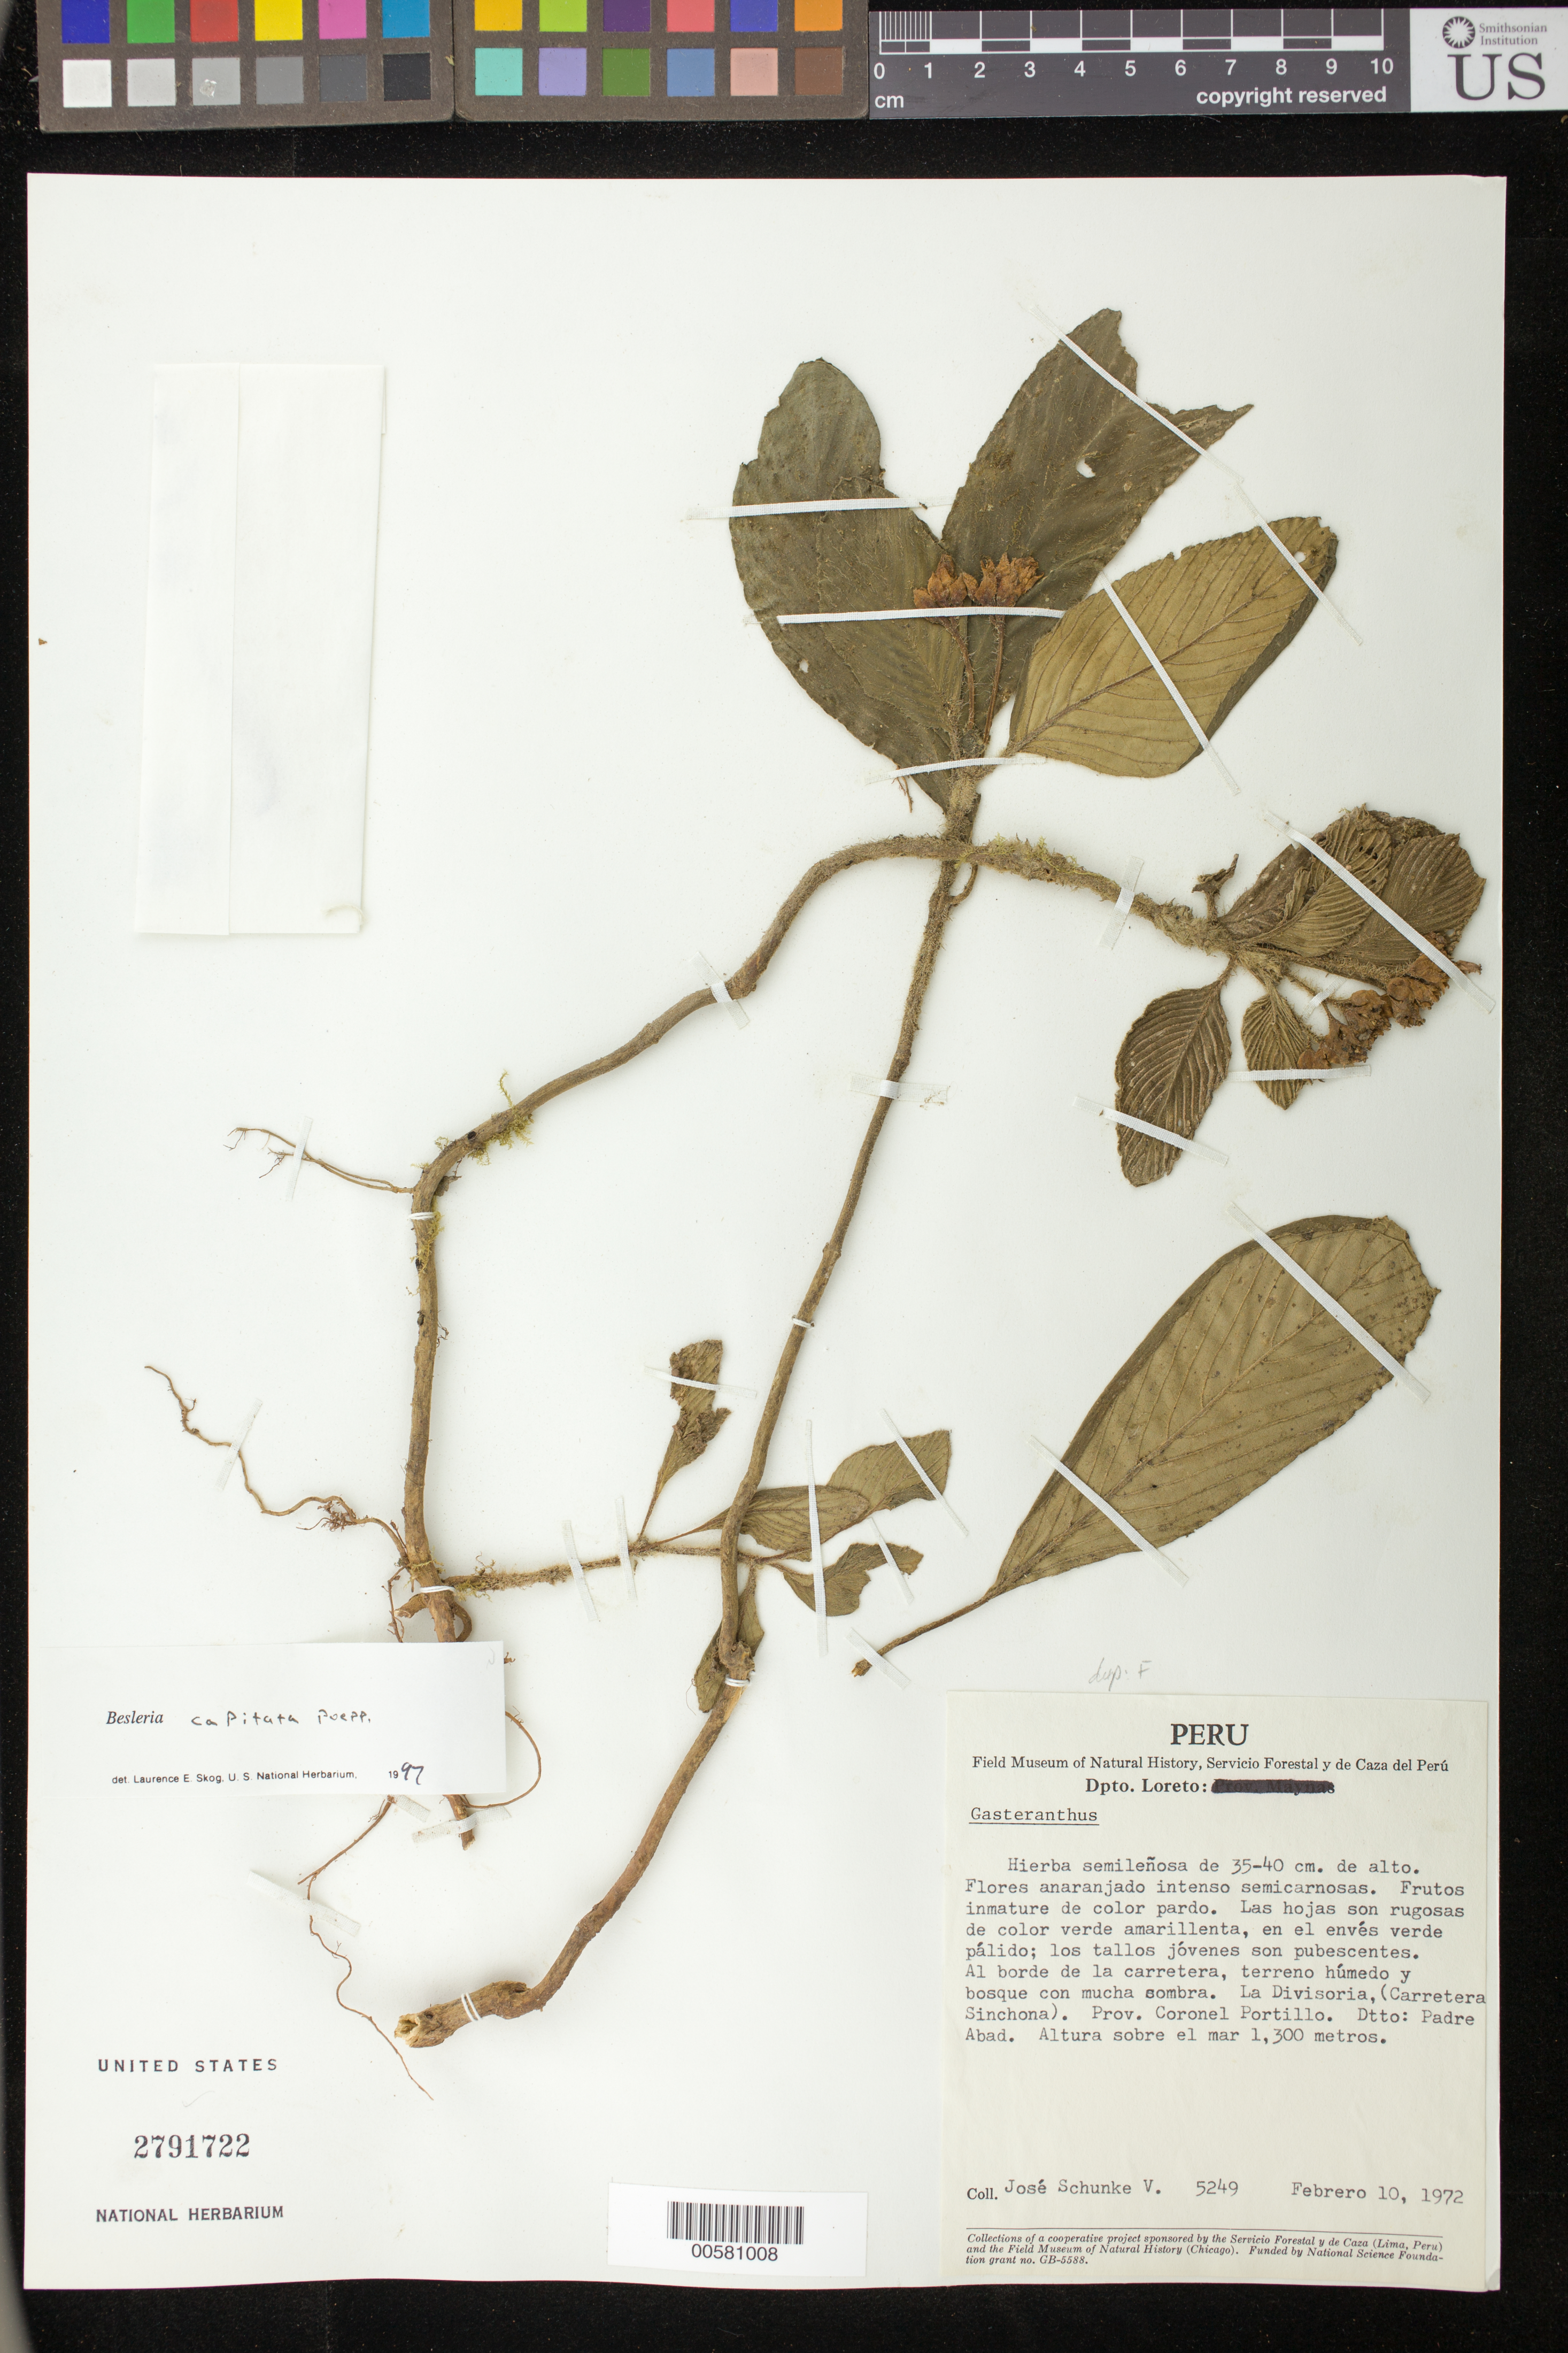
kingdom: Plantae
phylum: Tracheophyta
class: Magnoliopsida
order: Lamiales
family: Gesneriaceae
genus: Besleria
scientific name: Besleria capitata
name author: Poepp.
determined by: Skog, Laurence E.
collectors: J. Schunke Vigo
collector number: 5249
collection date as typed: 10 Feb 1972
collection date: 1972-02-10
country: Peru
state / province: Loreto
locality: Prov. Coronel Portillo, Dtto. Padre Abad; La Divisoria (Carretera Sinchona)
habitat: Al borde de la carretera, terreno húmedo y bosque con mucha sombra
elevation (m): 1300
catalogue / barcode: US 2791722